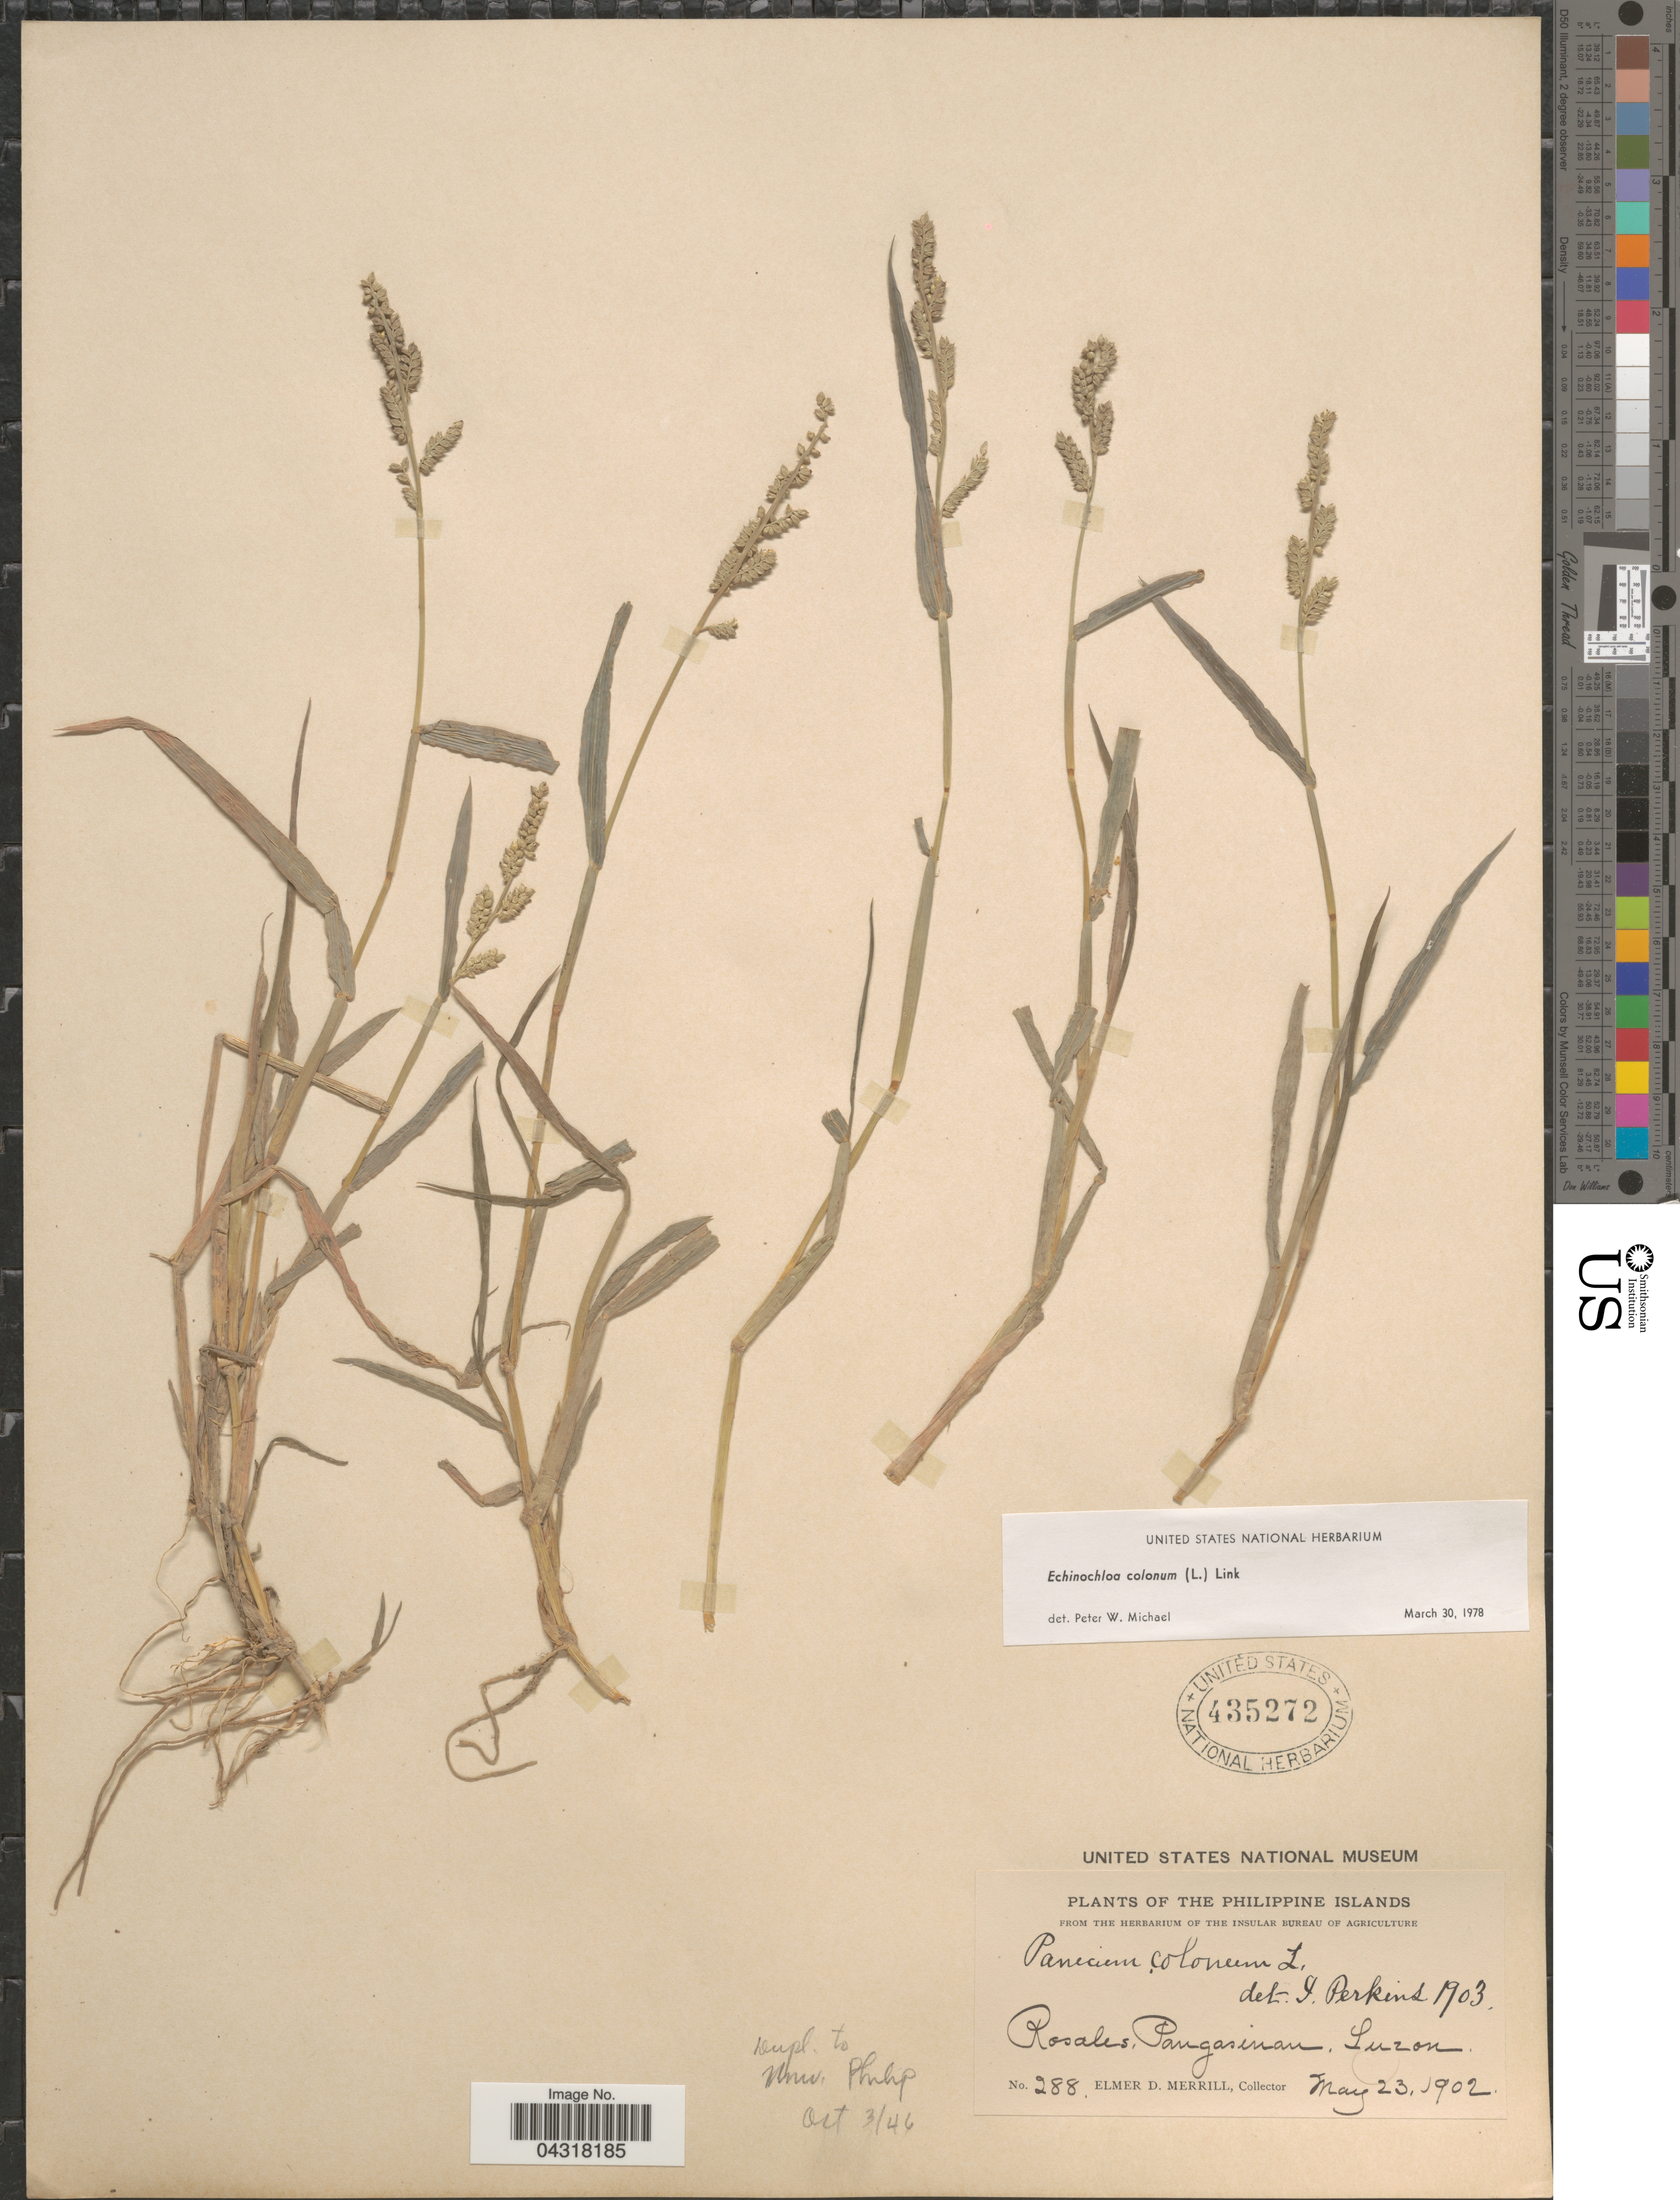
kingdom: Plantae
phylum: Tracheophyta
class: Liliopsida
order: Poales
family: Poaceae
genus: Echinochloa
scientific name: Echinochloa colona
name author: (L.) Link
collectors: E. D. Merrill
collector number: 288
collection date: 1902-05-23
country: Philippines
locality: Rosales, Pangasinan, Luzon.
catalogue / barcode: US 435272